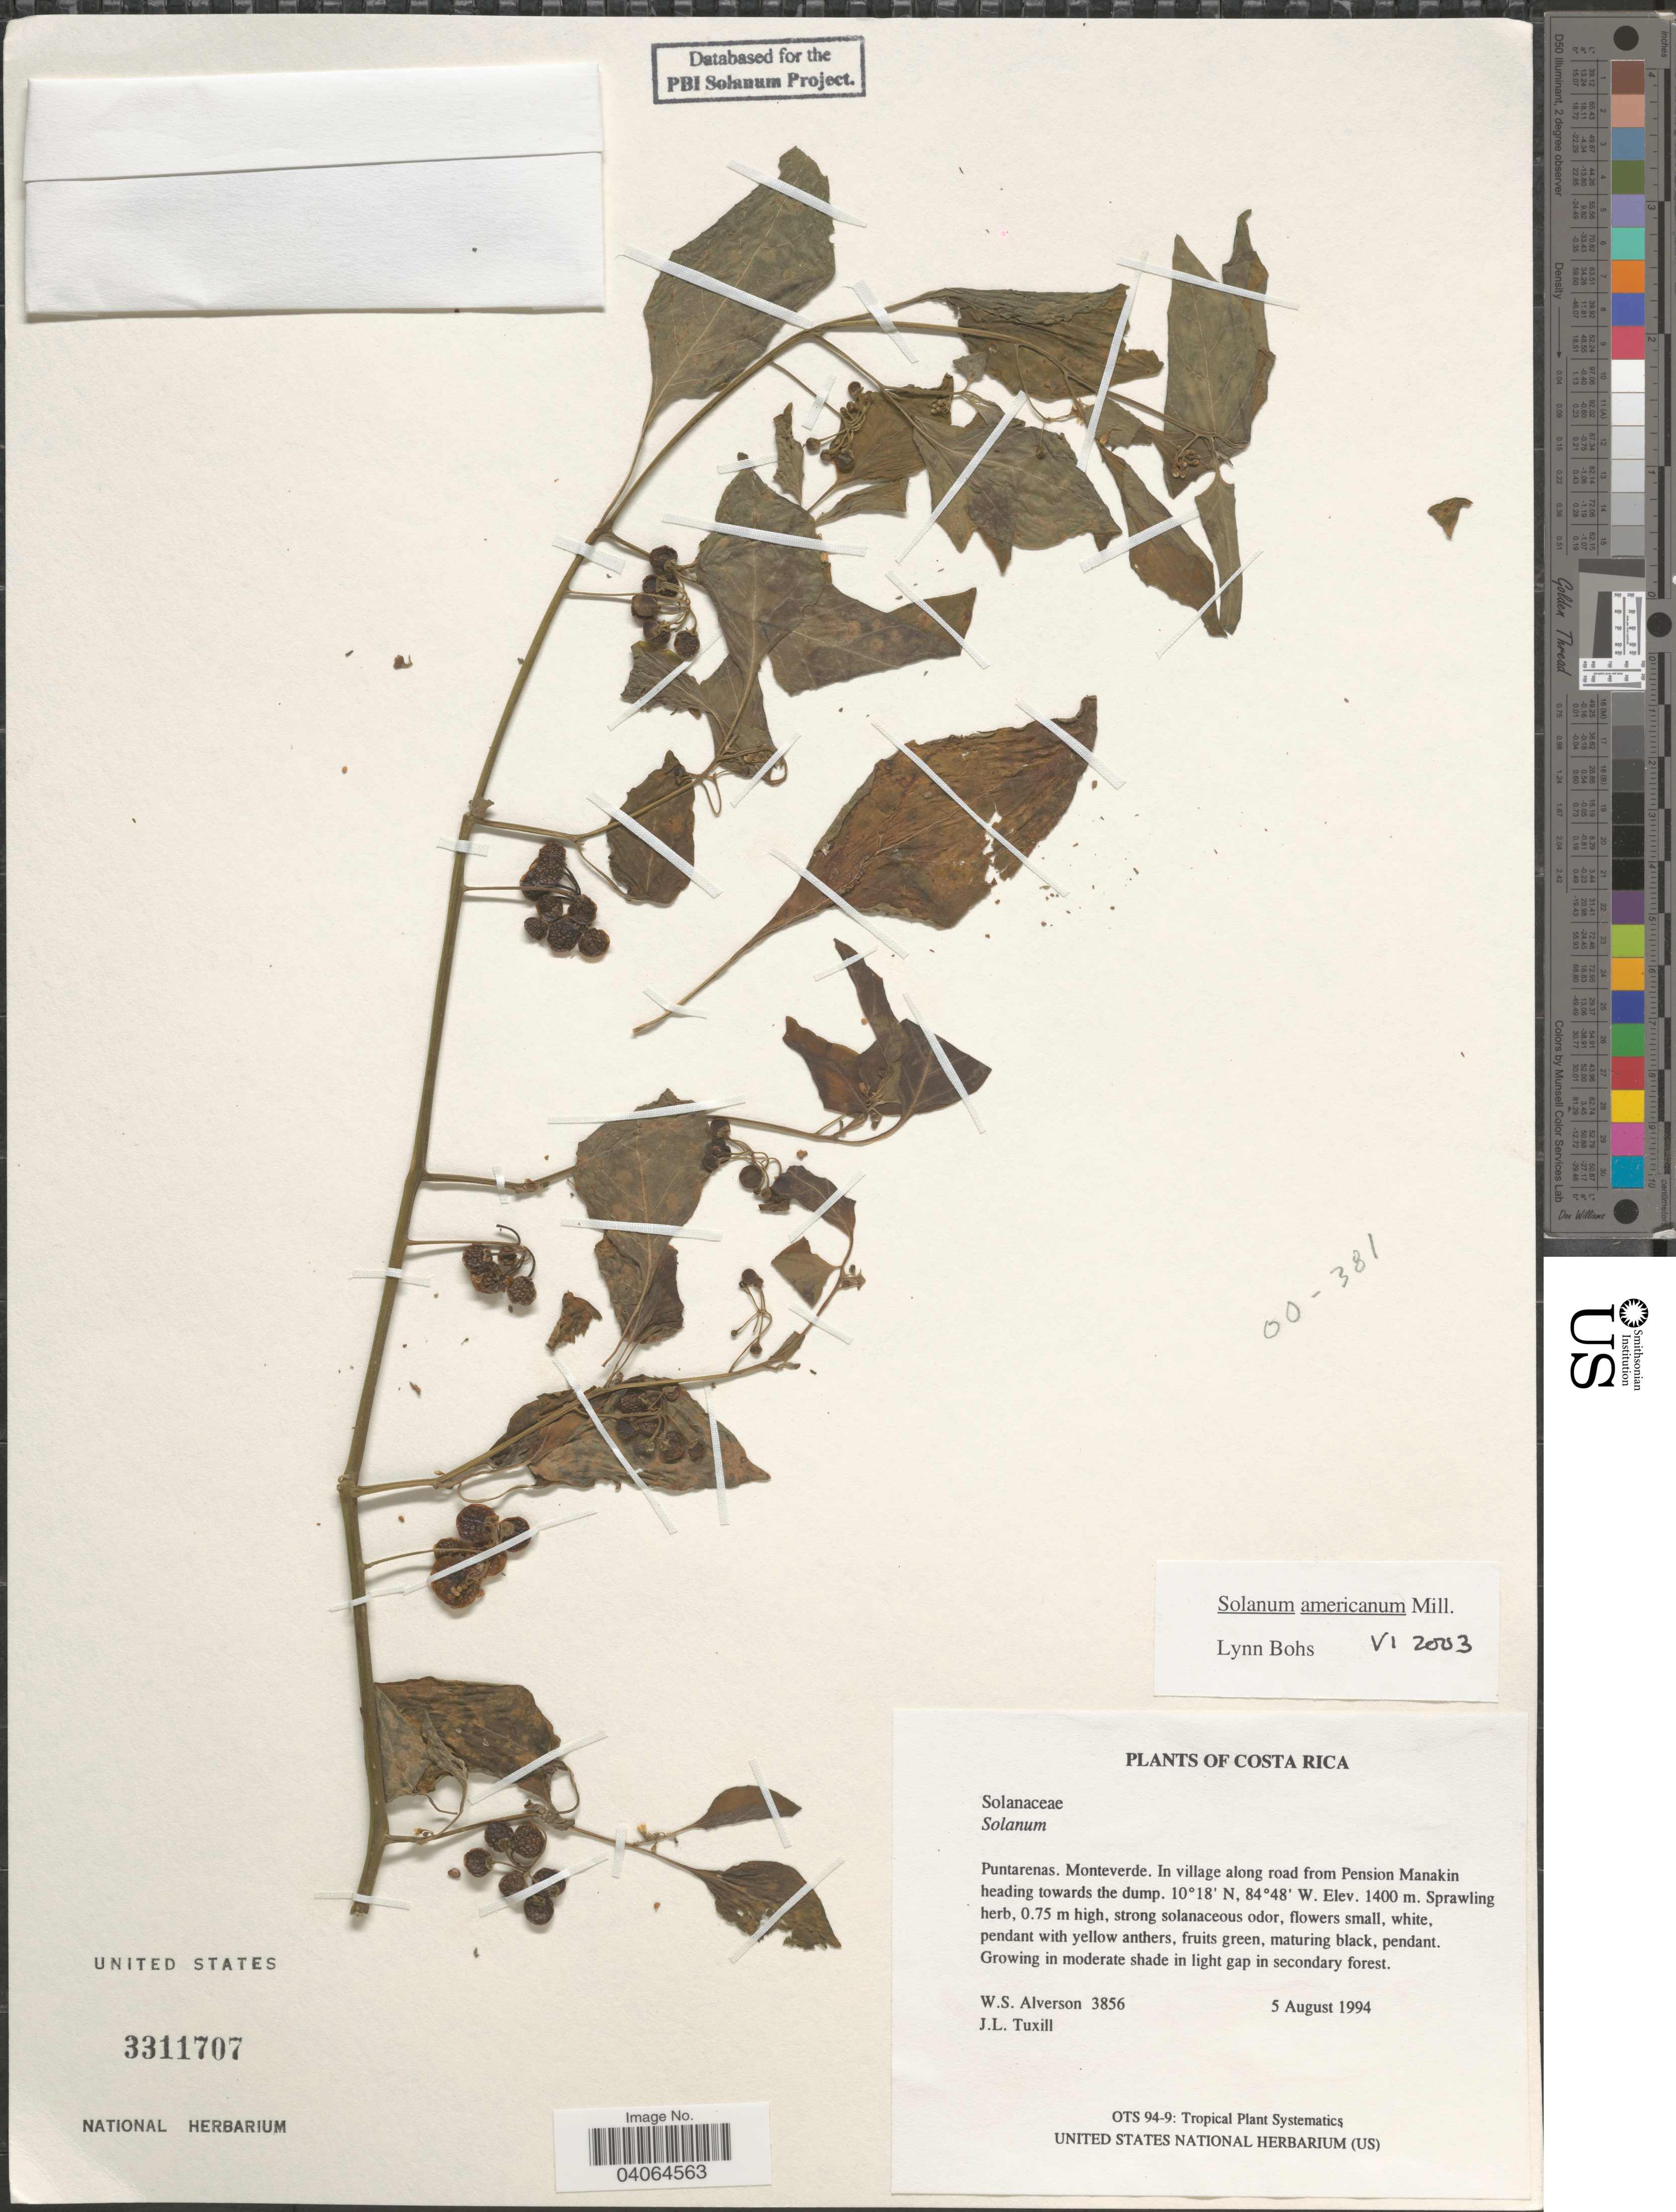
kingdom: Plantae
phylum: Tracheophyta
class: Magnoliopsida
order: Solanales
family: Solanaceae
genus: Solanum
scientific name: Solanum americanum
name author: Mill.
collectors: W. S. Alverson & J. L. Tuxill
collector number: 3856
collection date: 1994-08-05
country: Costa Rica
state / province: Puntarenas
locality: Monteverde. In village along road from Pension Manakin heading towards the dump.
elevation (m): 1400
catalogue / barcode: US 3311707